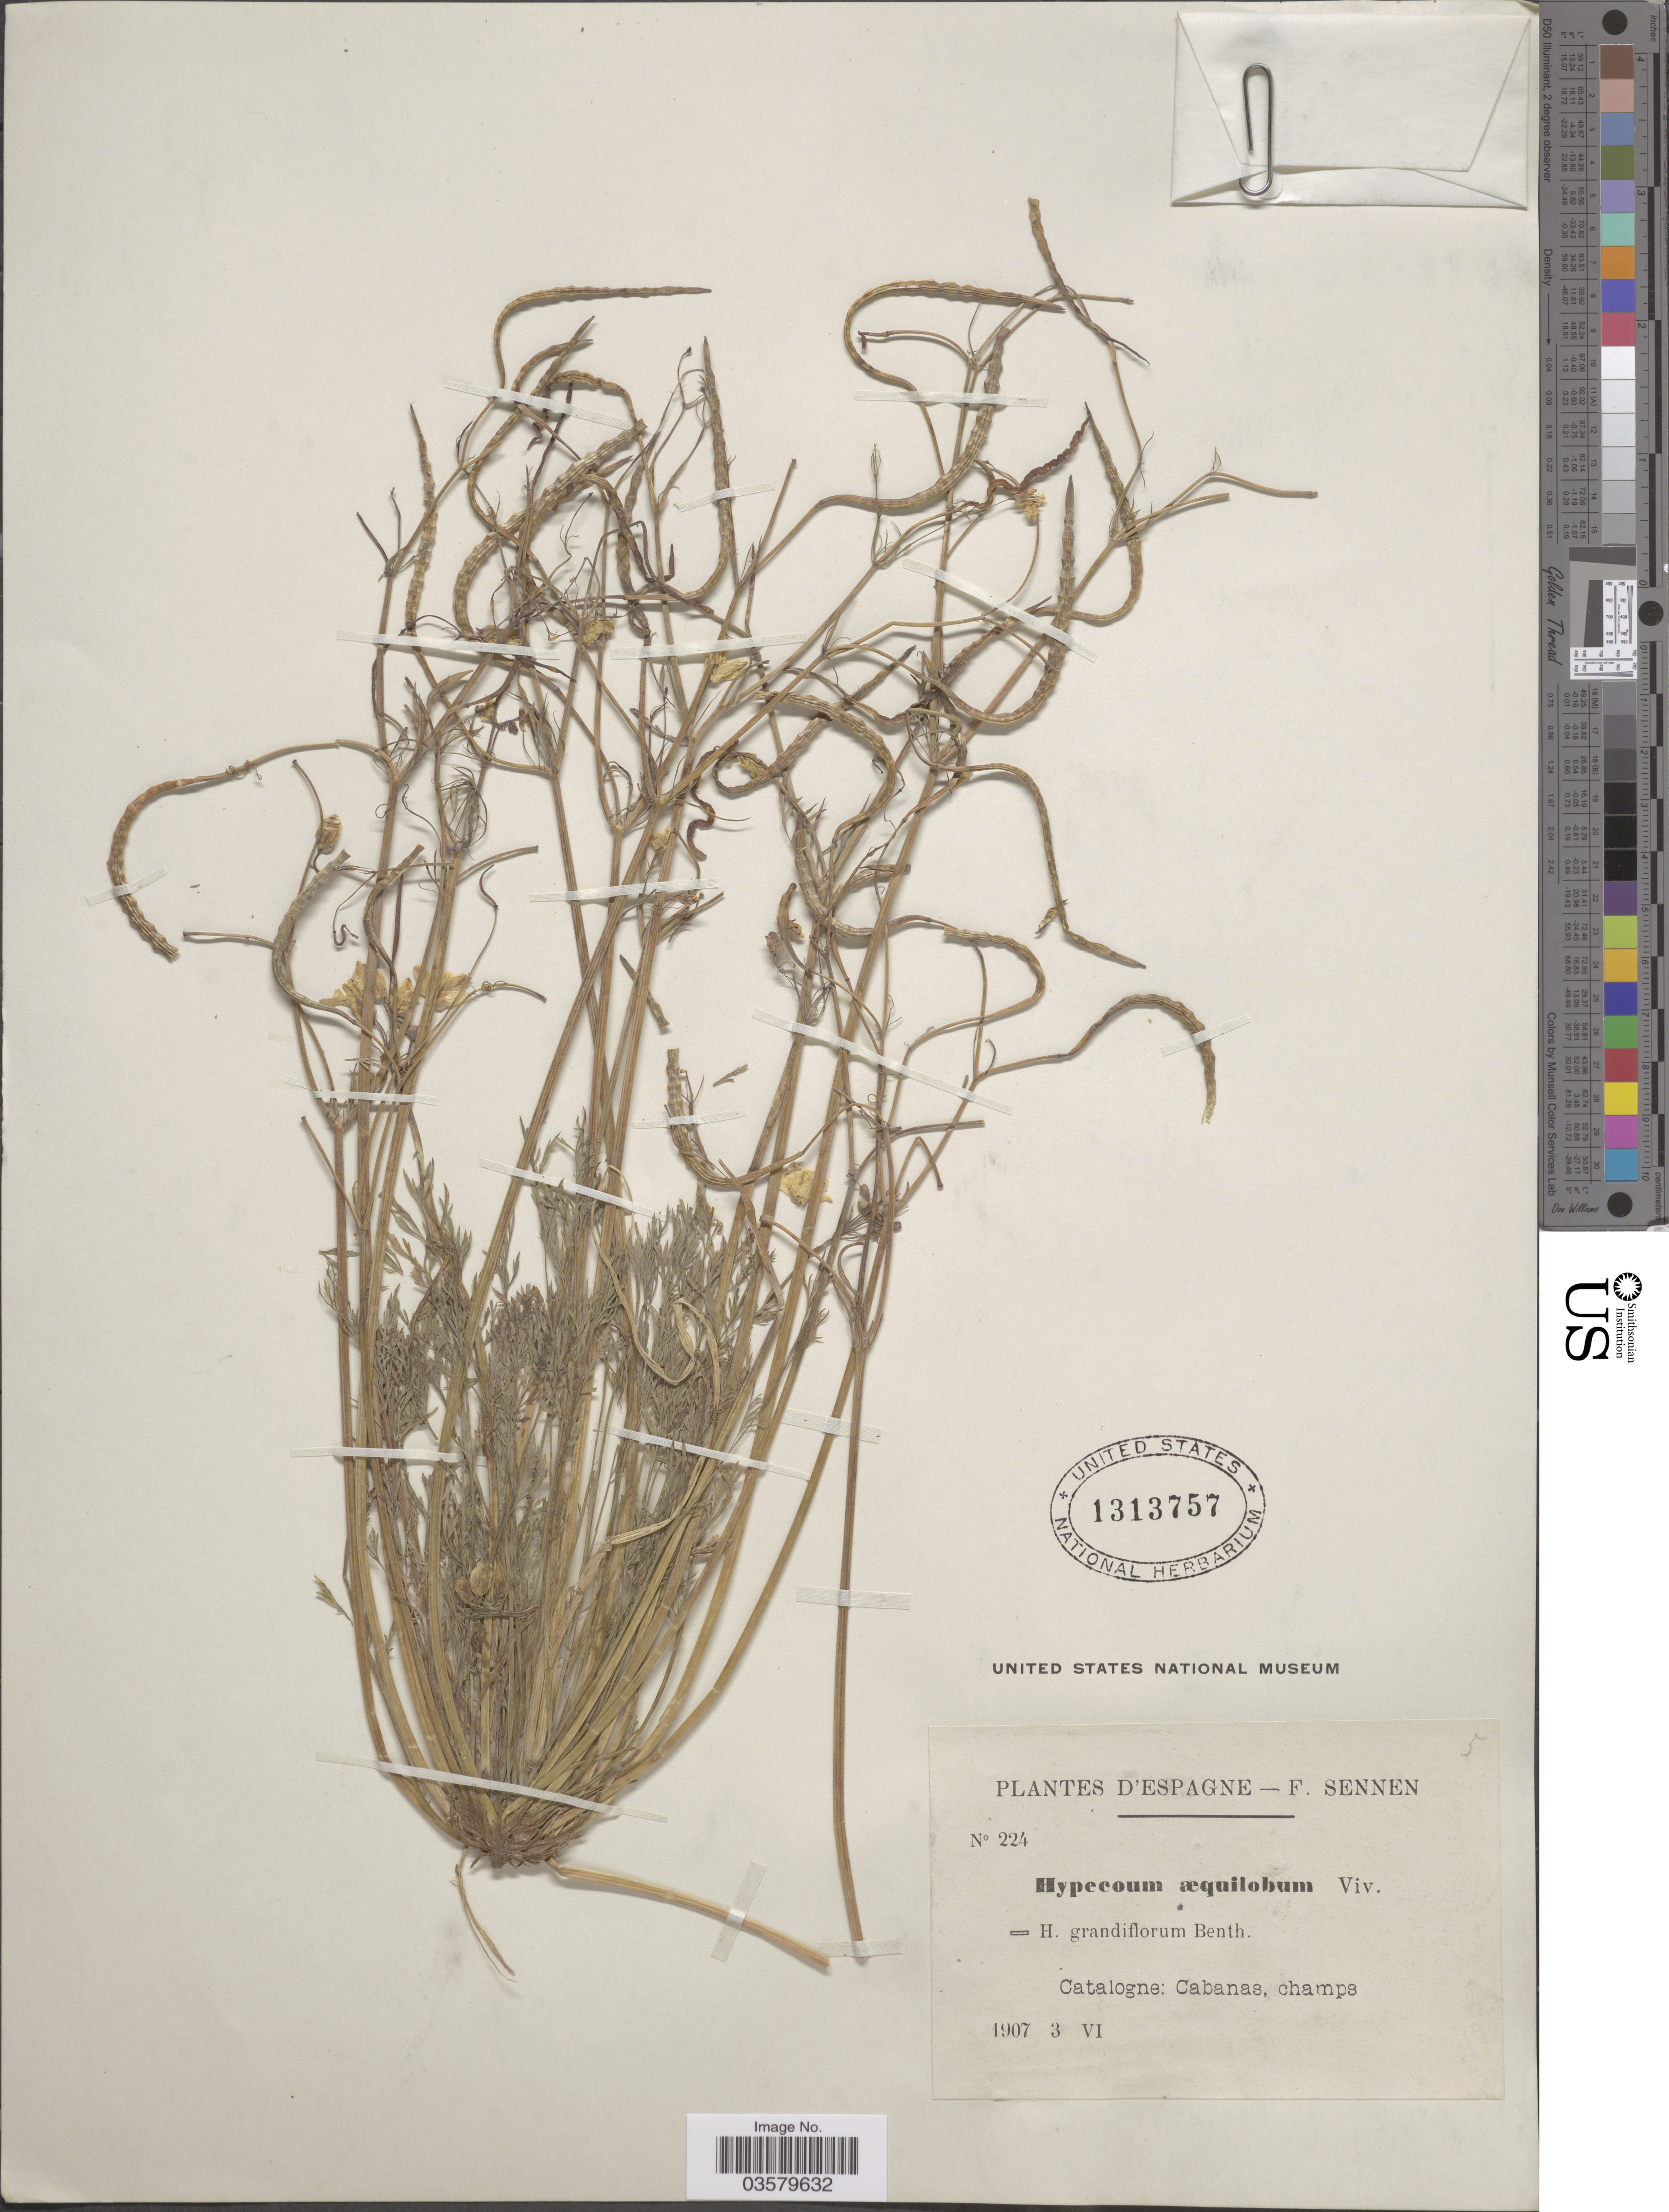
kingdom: Plantae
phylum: Tracheophyta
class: Magnoliopsida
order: Ranunculales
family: Papaveraceae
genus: Hypecoum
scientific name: Hypecoum aequilobum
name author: Viv.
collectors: E. Sennen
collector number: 224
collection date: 1907-06-03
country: Spain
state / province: Catalunya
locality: Espagne. Catalogne: Cabanas, champs.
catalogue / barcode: US 1313757